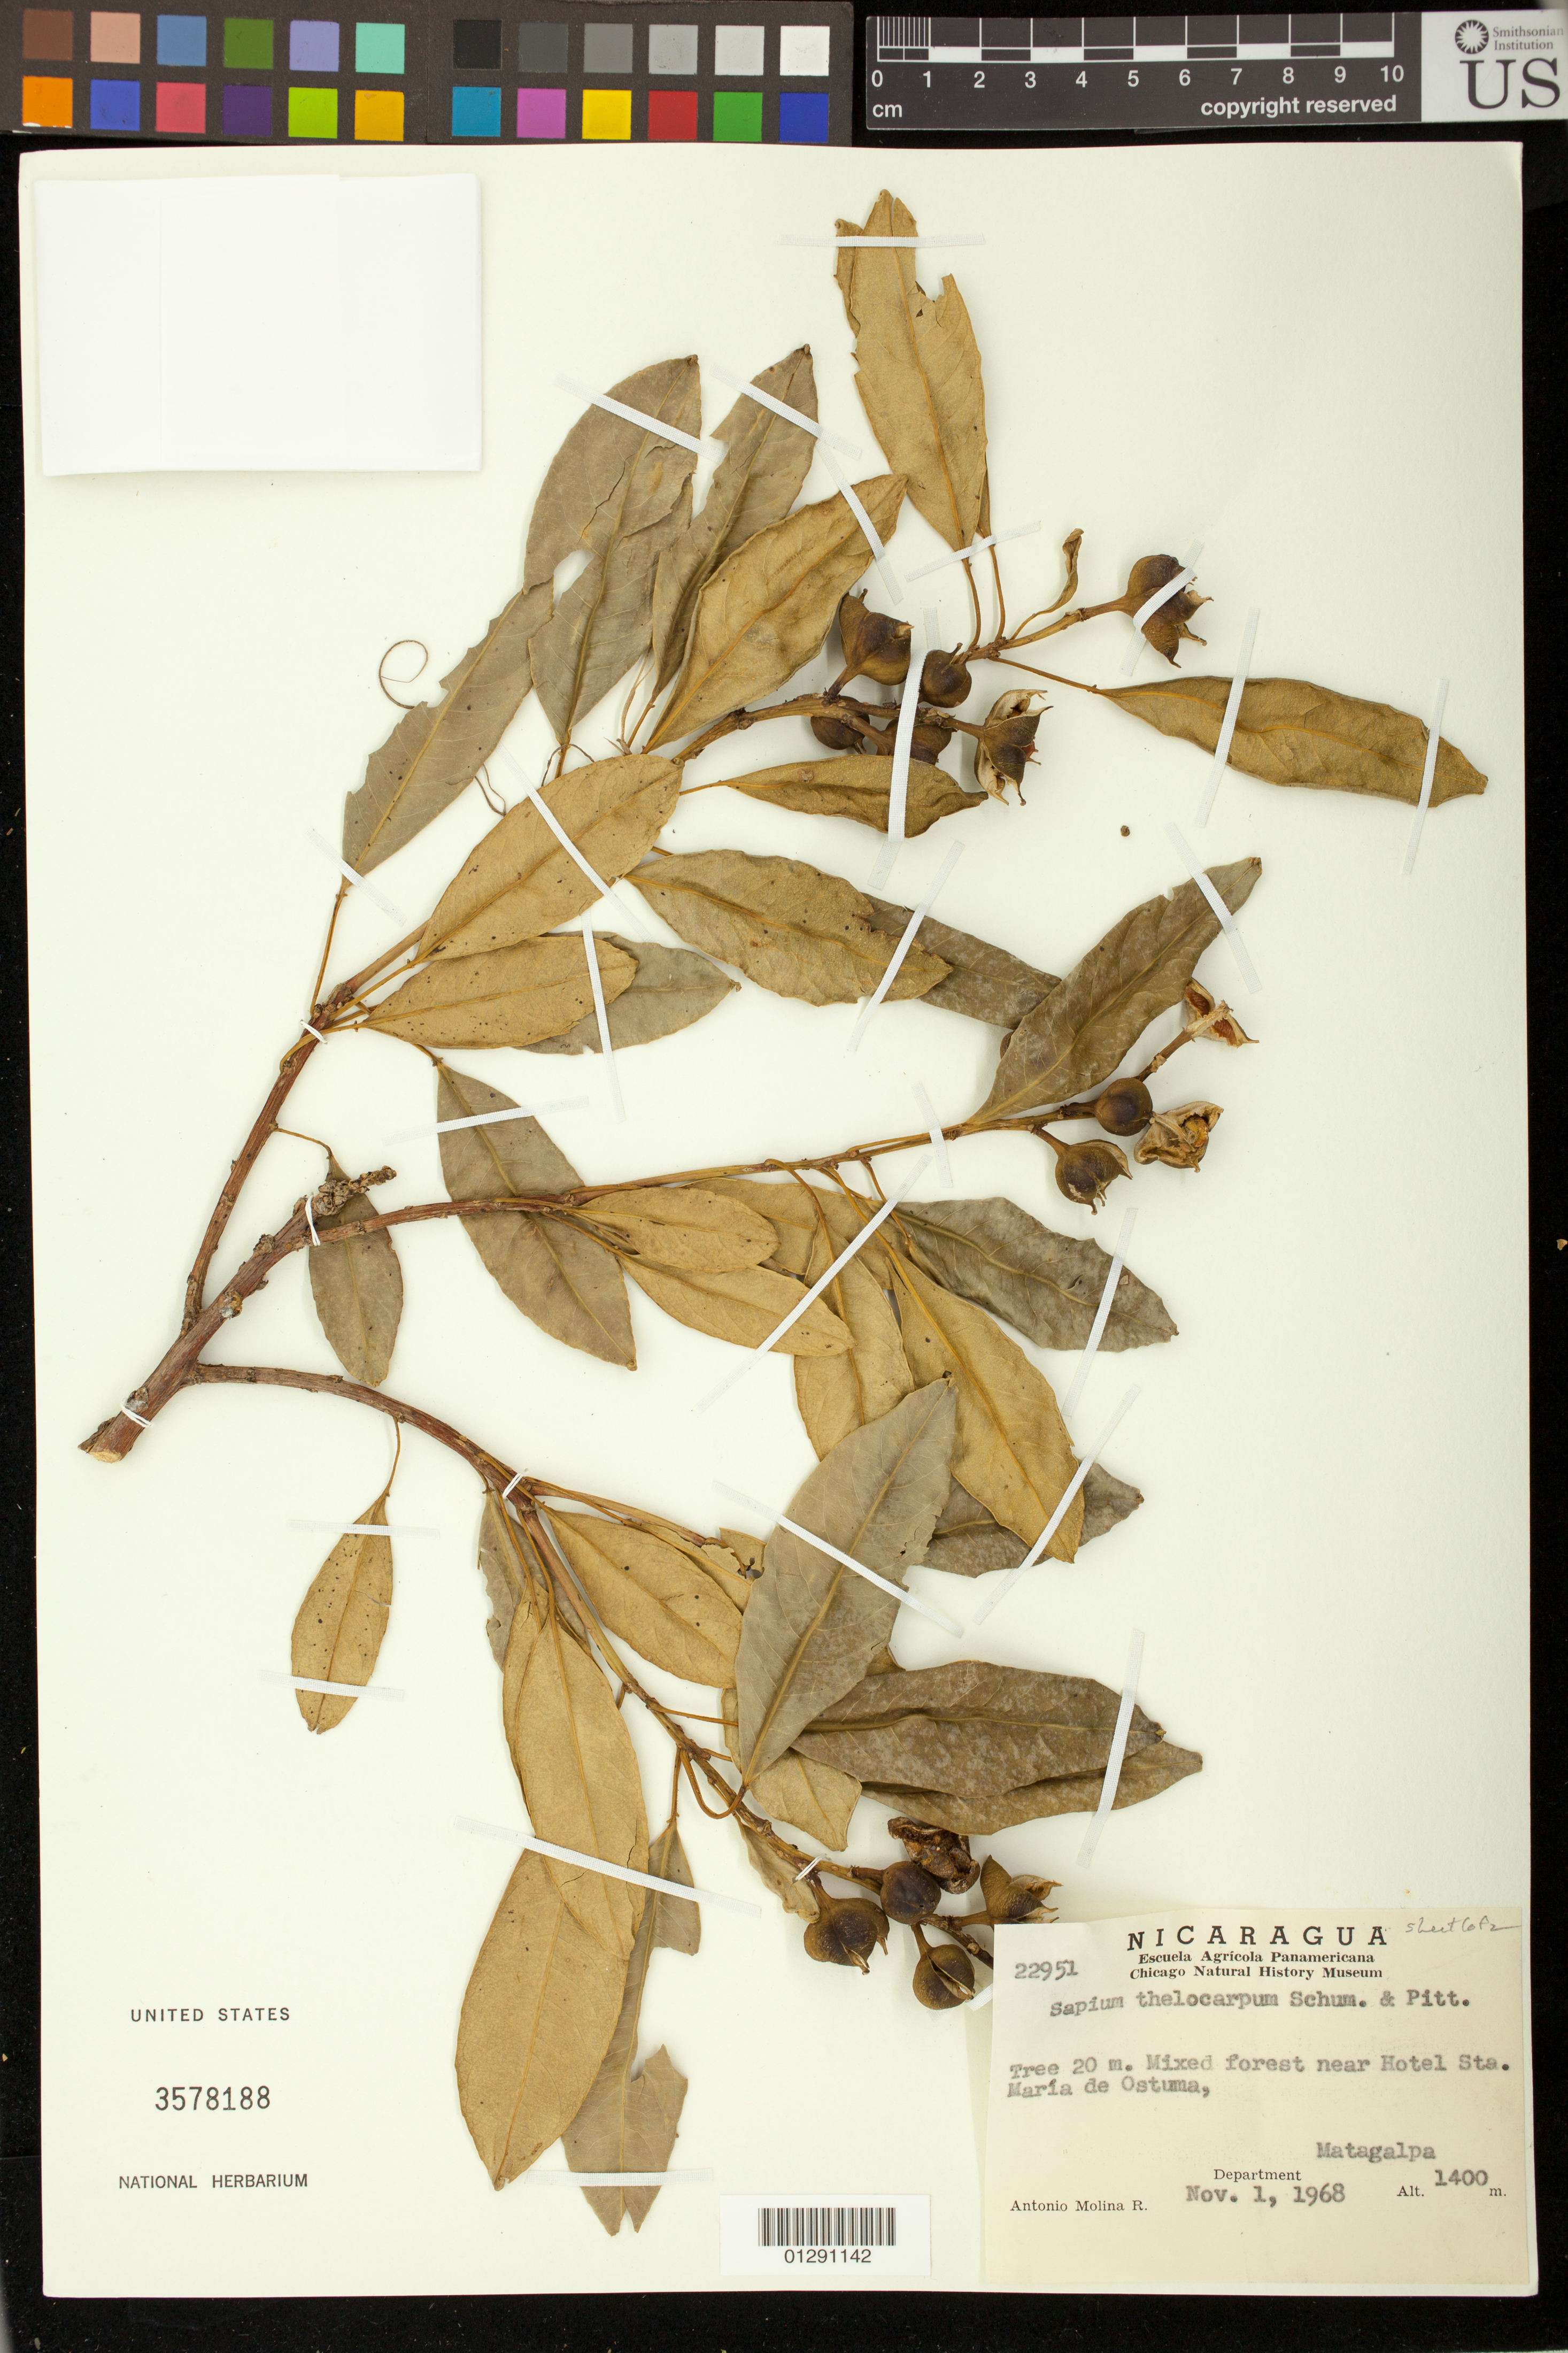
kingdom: Plantae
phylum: Tracheophyta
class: Magnoliopsida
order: Malpighiales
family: Euphorbiaceae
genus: Sapium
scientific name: Sapium thelocarpum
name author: K. Schum. & Pittier in Pittier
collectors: A. Molina R.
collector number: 22951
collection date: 1968-11-01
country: Nicaragua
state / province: Matagalpa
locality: near Hotel Sta. Maria de Ostuma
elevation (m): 1400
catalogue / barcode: US 3578188